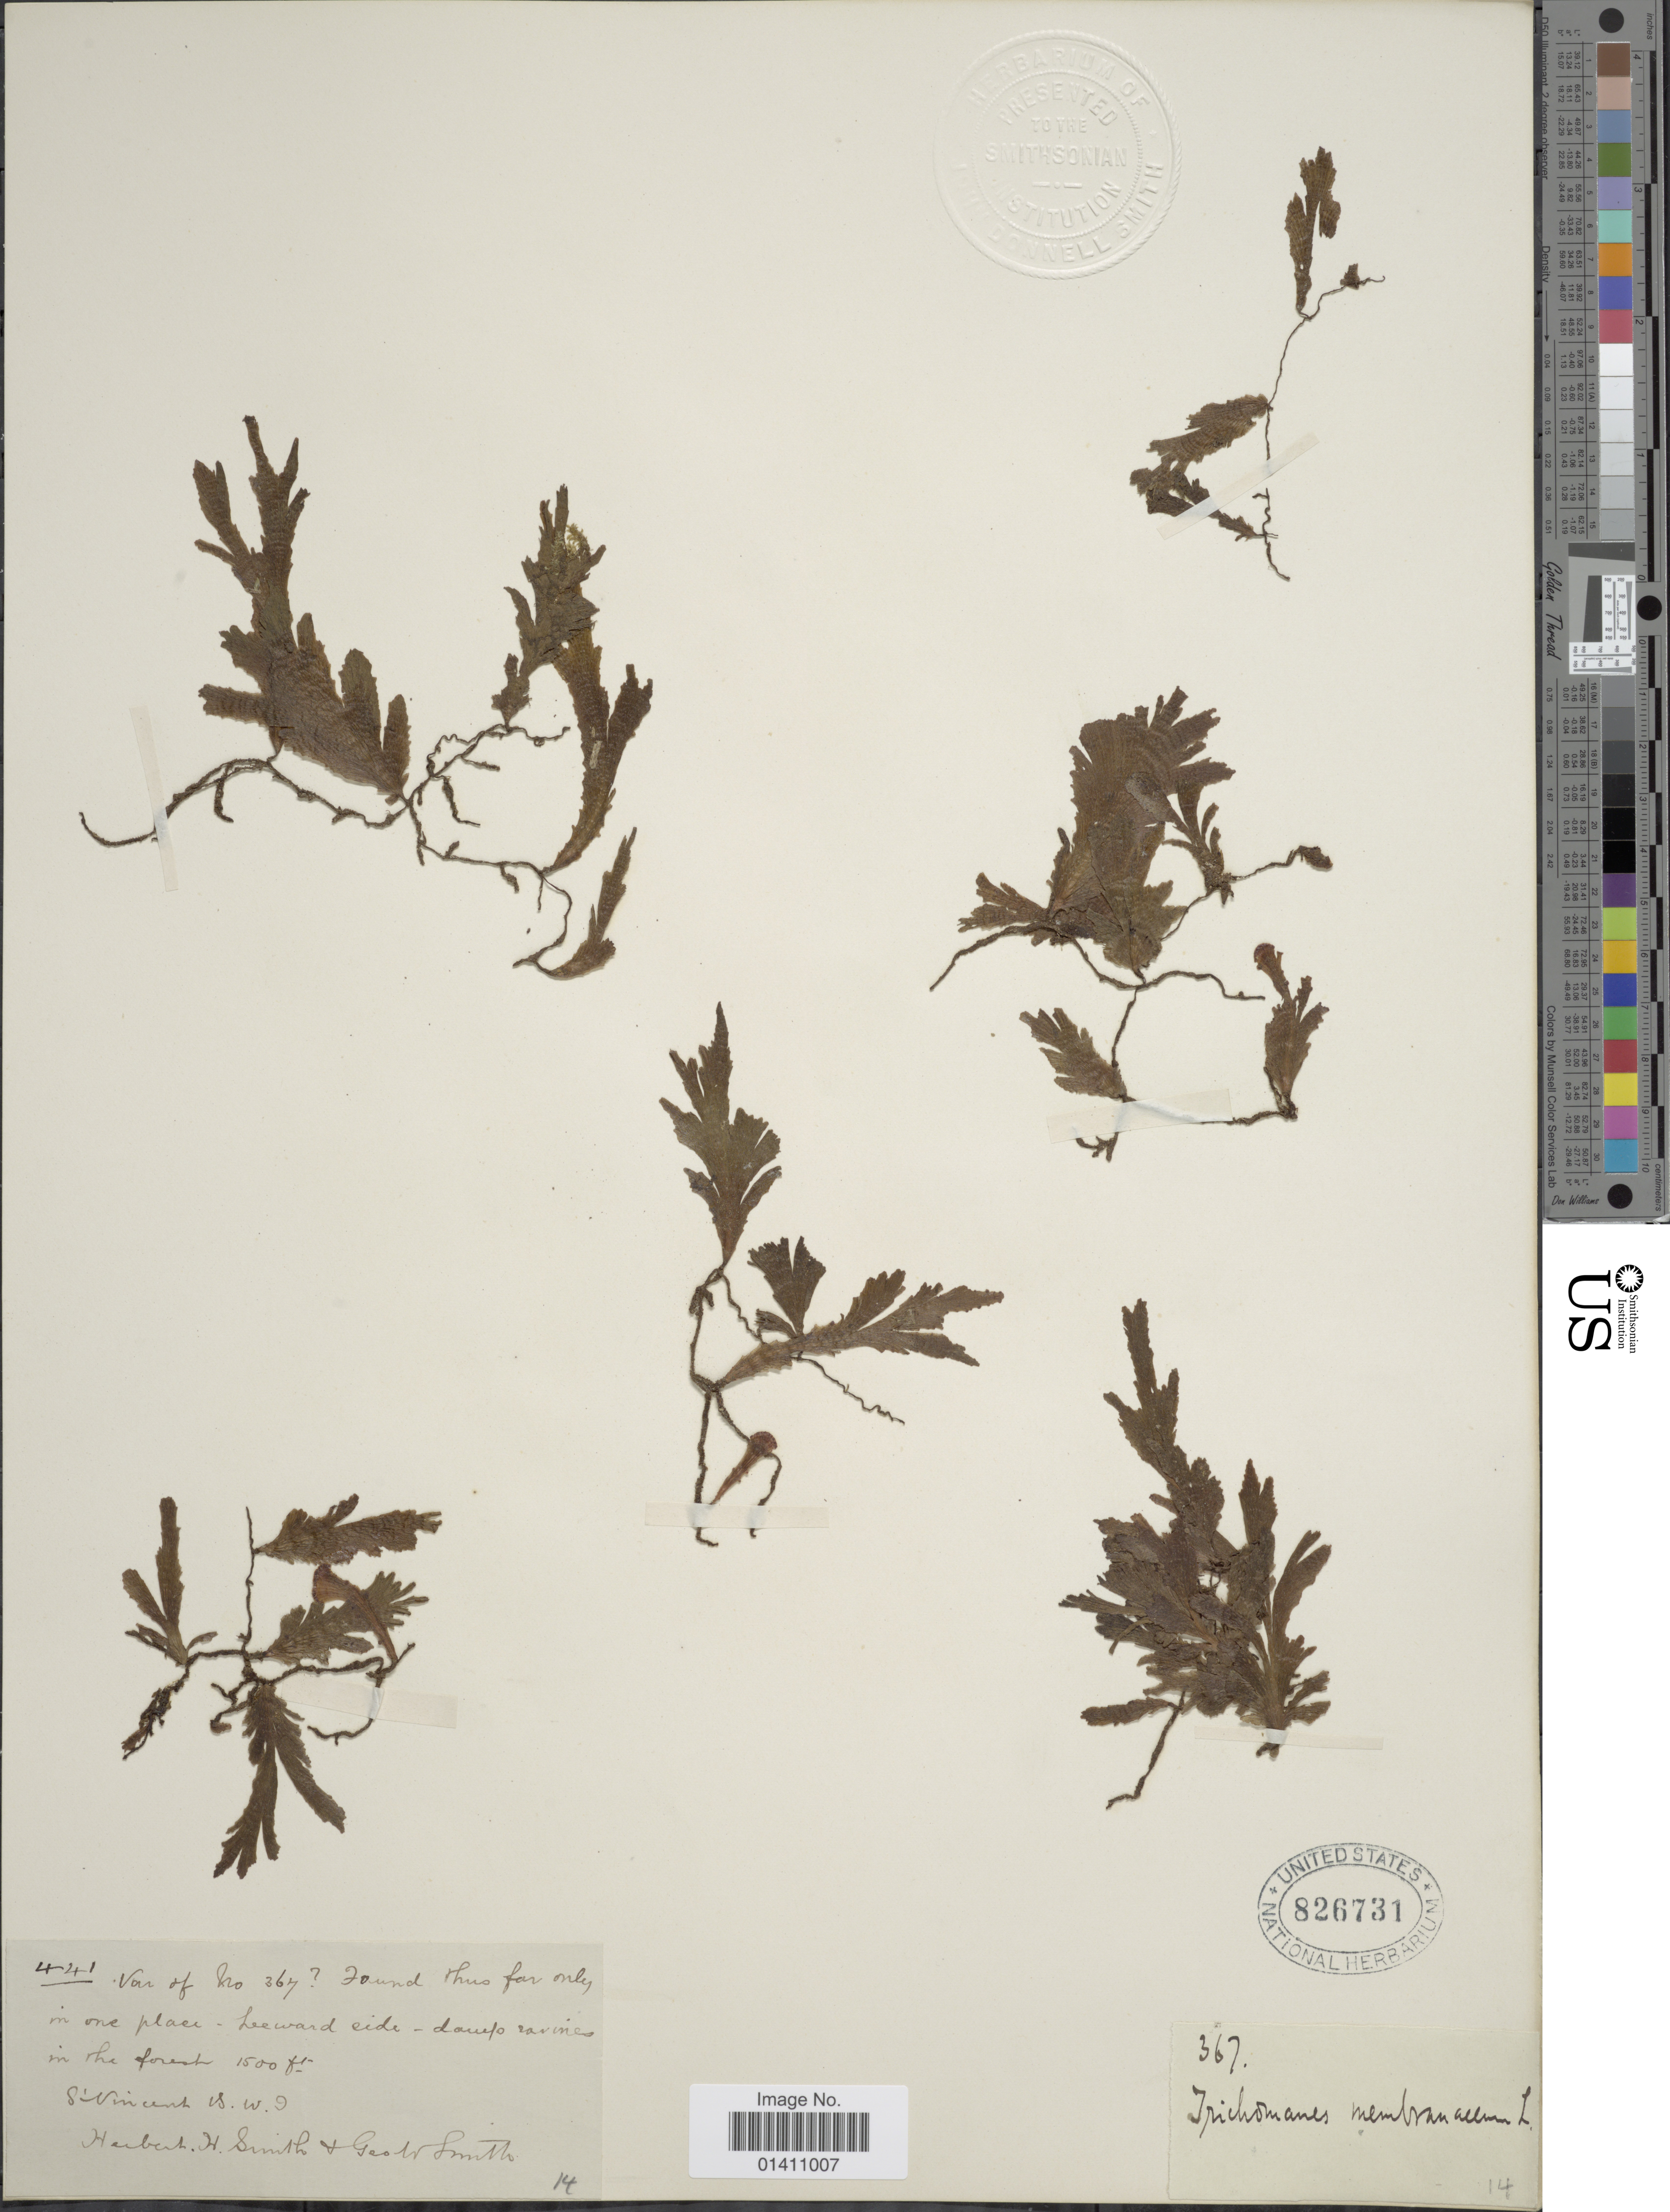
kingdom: Plantae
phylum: Tracheophyta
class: Polypodiopsida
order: Hymenophyllales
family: Hymenophyllaceae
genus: Didymoglossum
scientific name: Didymoglossum membranaceum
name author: (L.) Vareschi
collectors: Herbert H. Smith & G. Smith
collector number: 441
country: St. Vincent - Grenadines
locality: St Vincent B.W.I.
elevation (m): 457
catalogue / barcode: US 826731